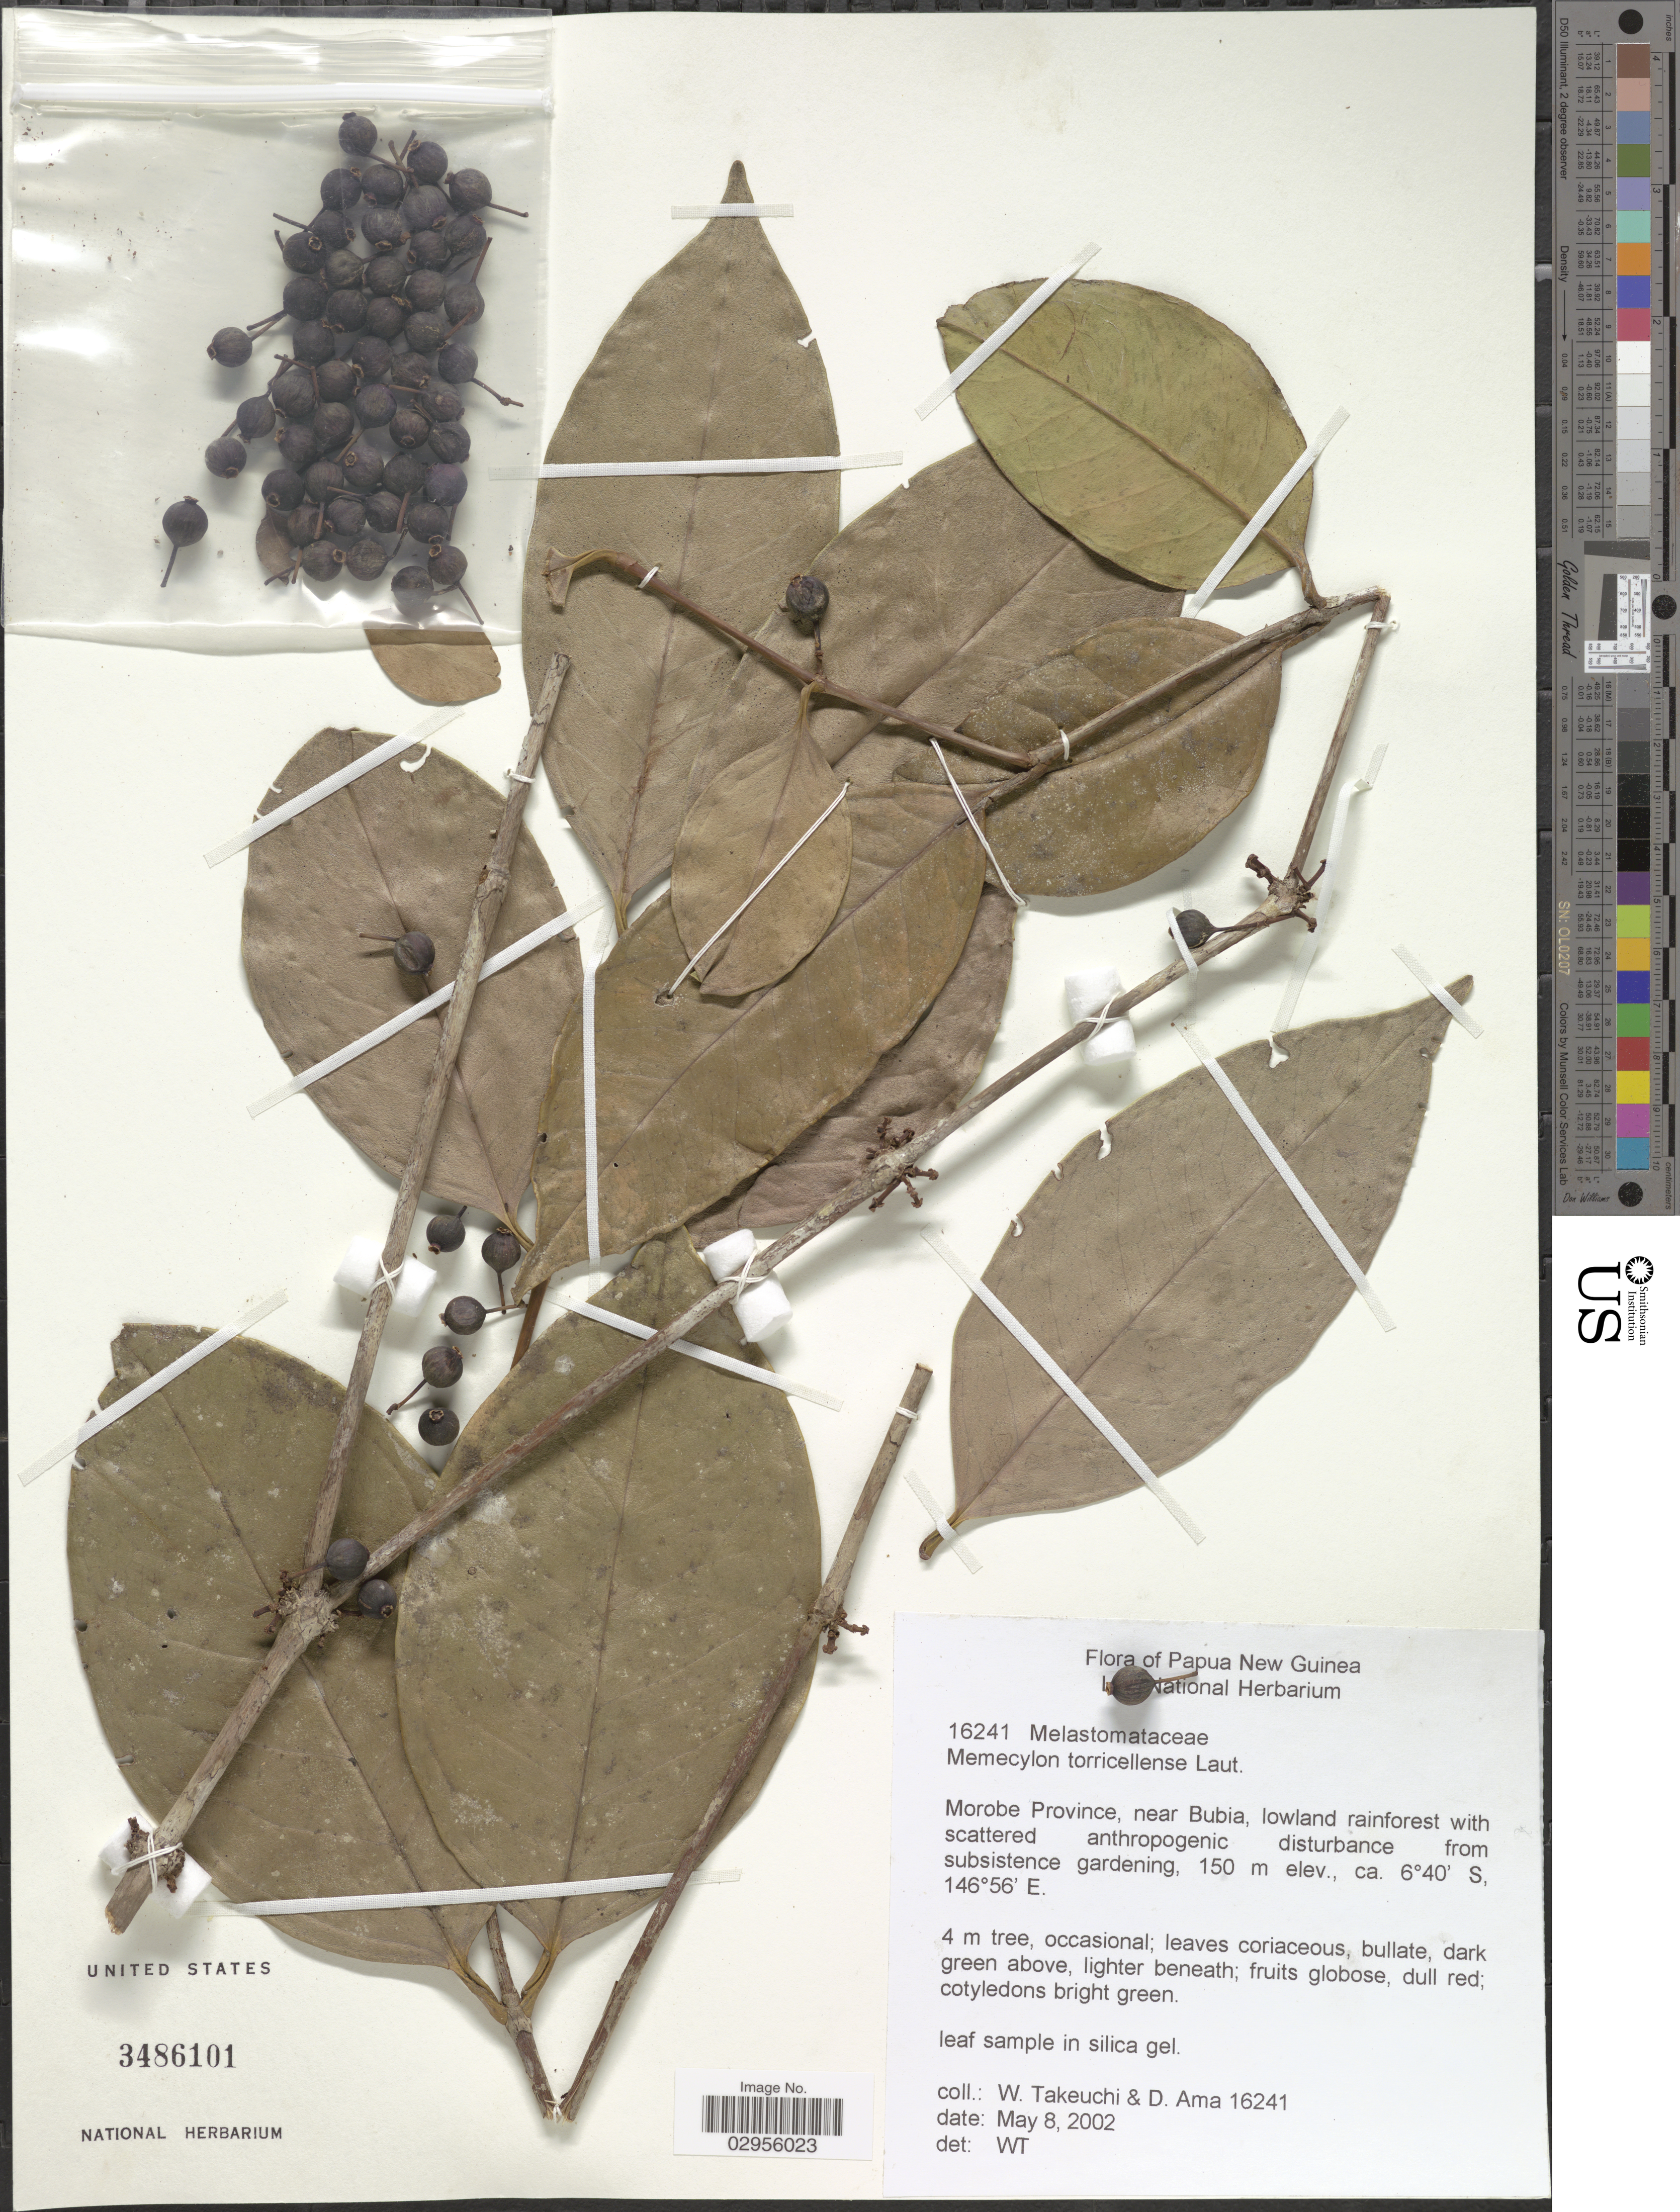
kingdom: Plantae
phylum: Tracheophyta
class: Magnoliopsida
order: Myrtales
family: Melastomataceae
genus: Memecylon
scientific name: Memecylon torricellense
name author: Lauterb.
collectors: W. Takeuchi & D. Ama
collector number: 16241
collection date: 2002-05-08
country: Papua New Guinea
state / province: Morobe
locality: Near Bubia.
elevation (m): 150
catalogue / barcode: US 3486101